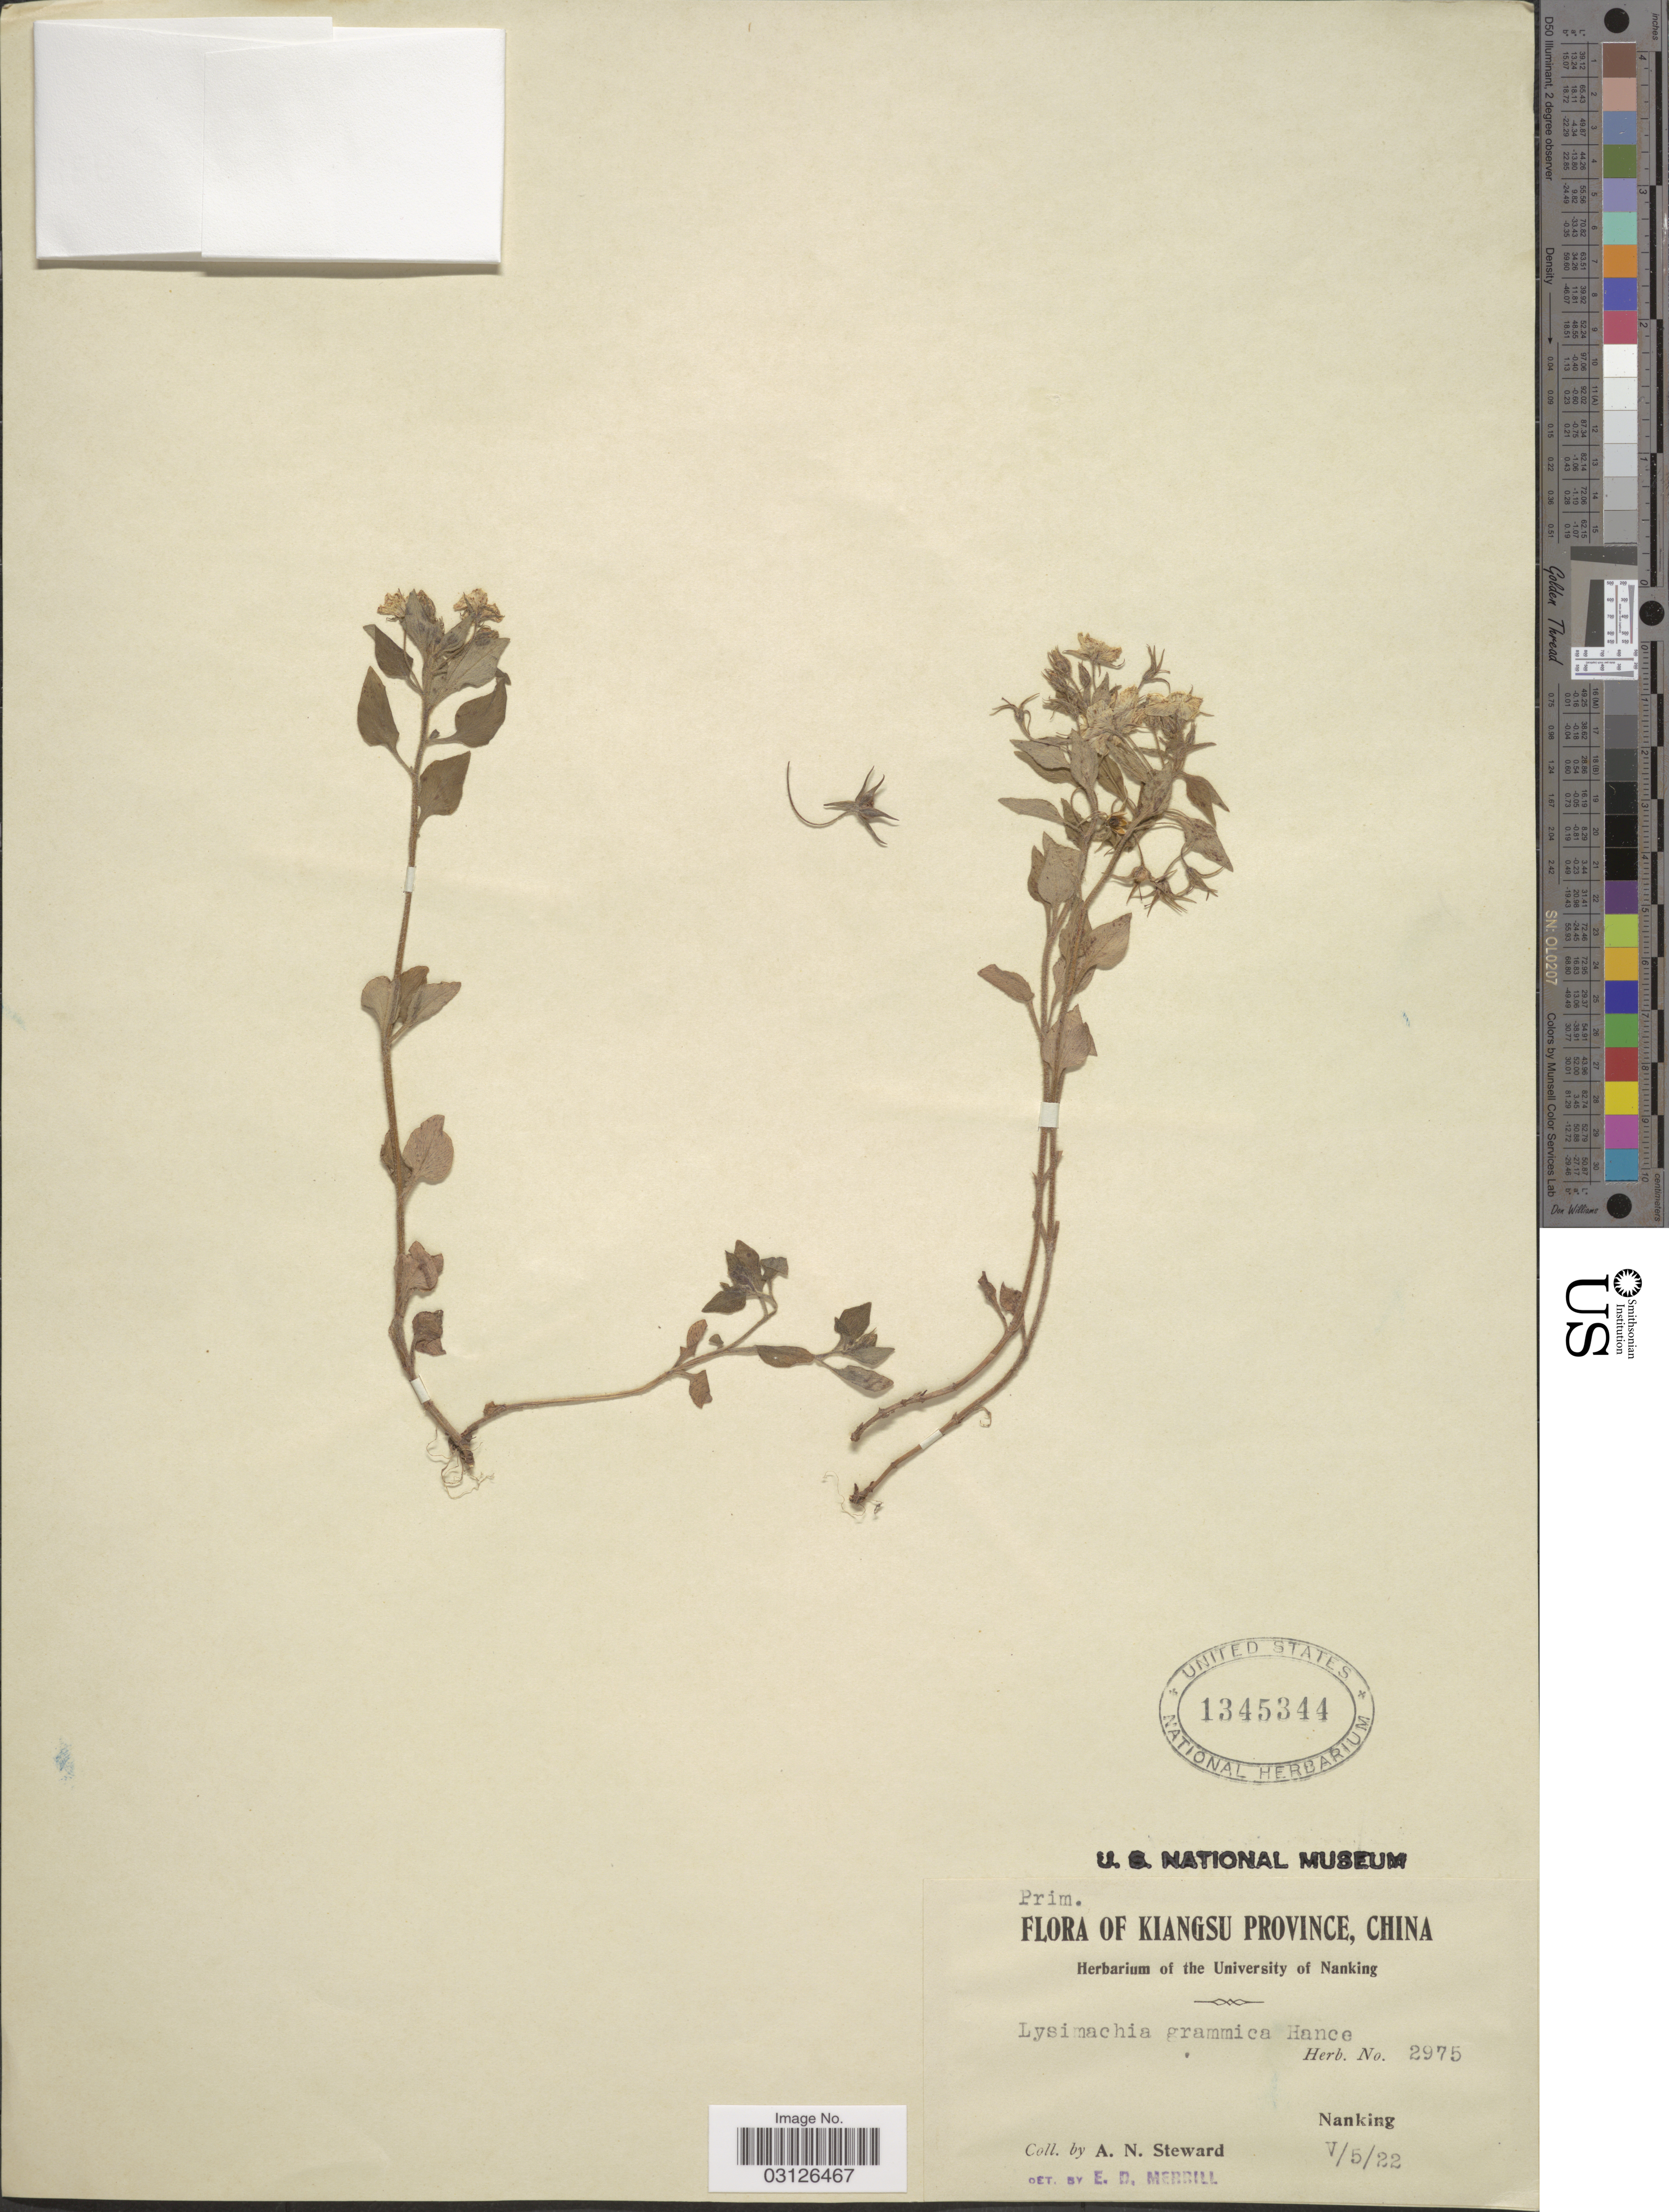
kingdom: Plantae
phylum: Tracheophyta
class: Magnoliopsida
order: Ericales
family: Primulaceae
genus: Lysimachia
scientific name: Lysimachia grammica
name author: Hance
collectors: A. N. Steward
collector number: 2975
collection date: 1922-05-05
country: China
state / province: Jiangsu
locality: Kiangsu Province. Nanking.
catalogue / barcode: US 1345344